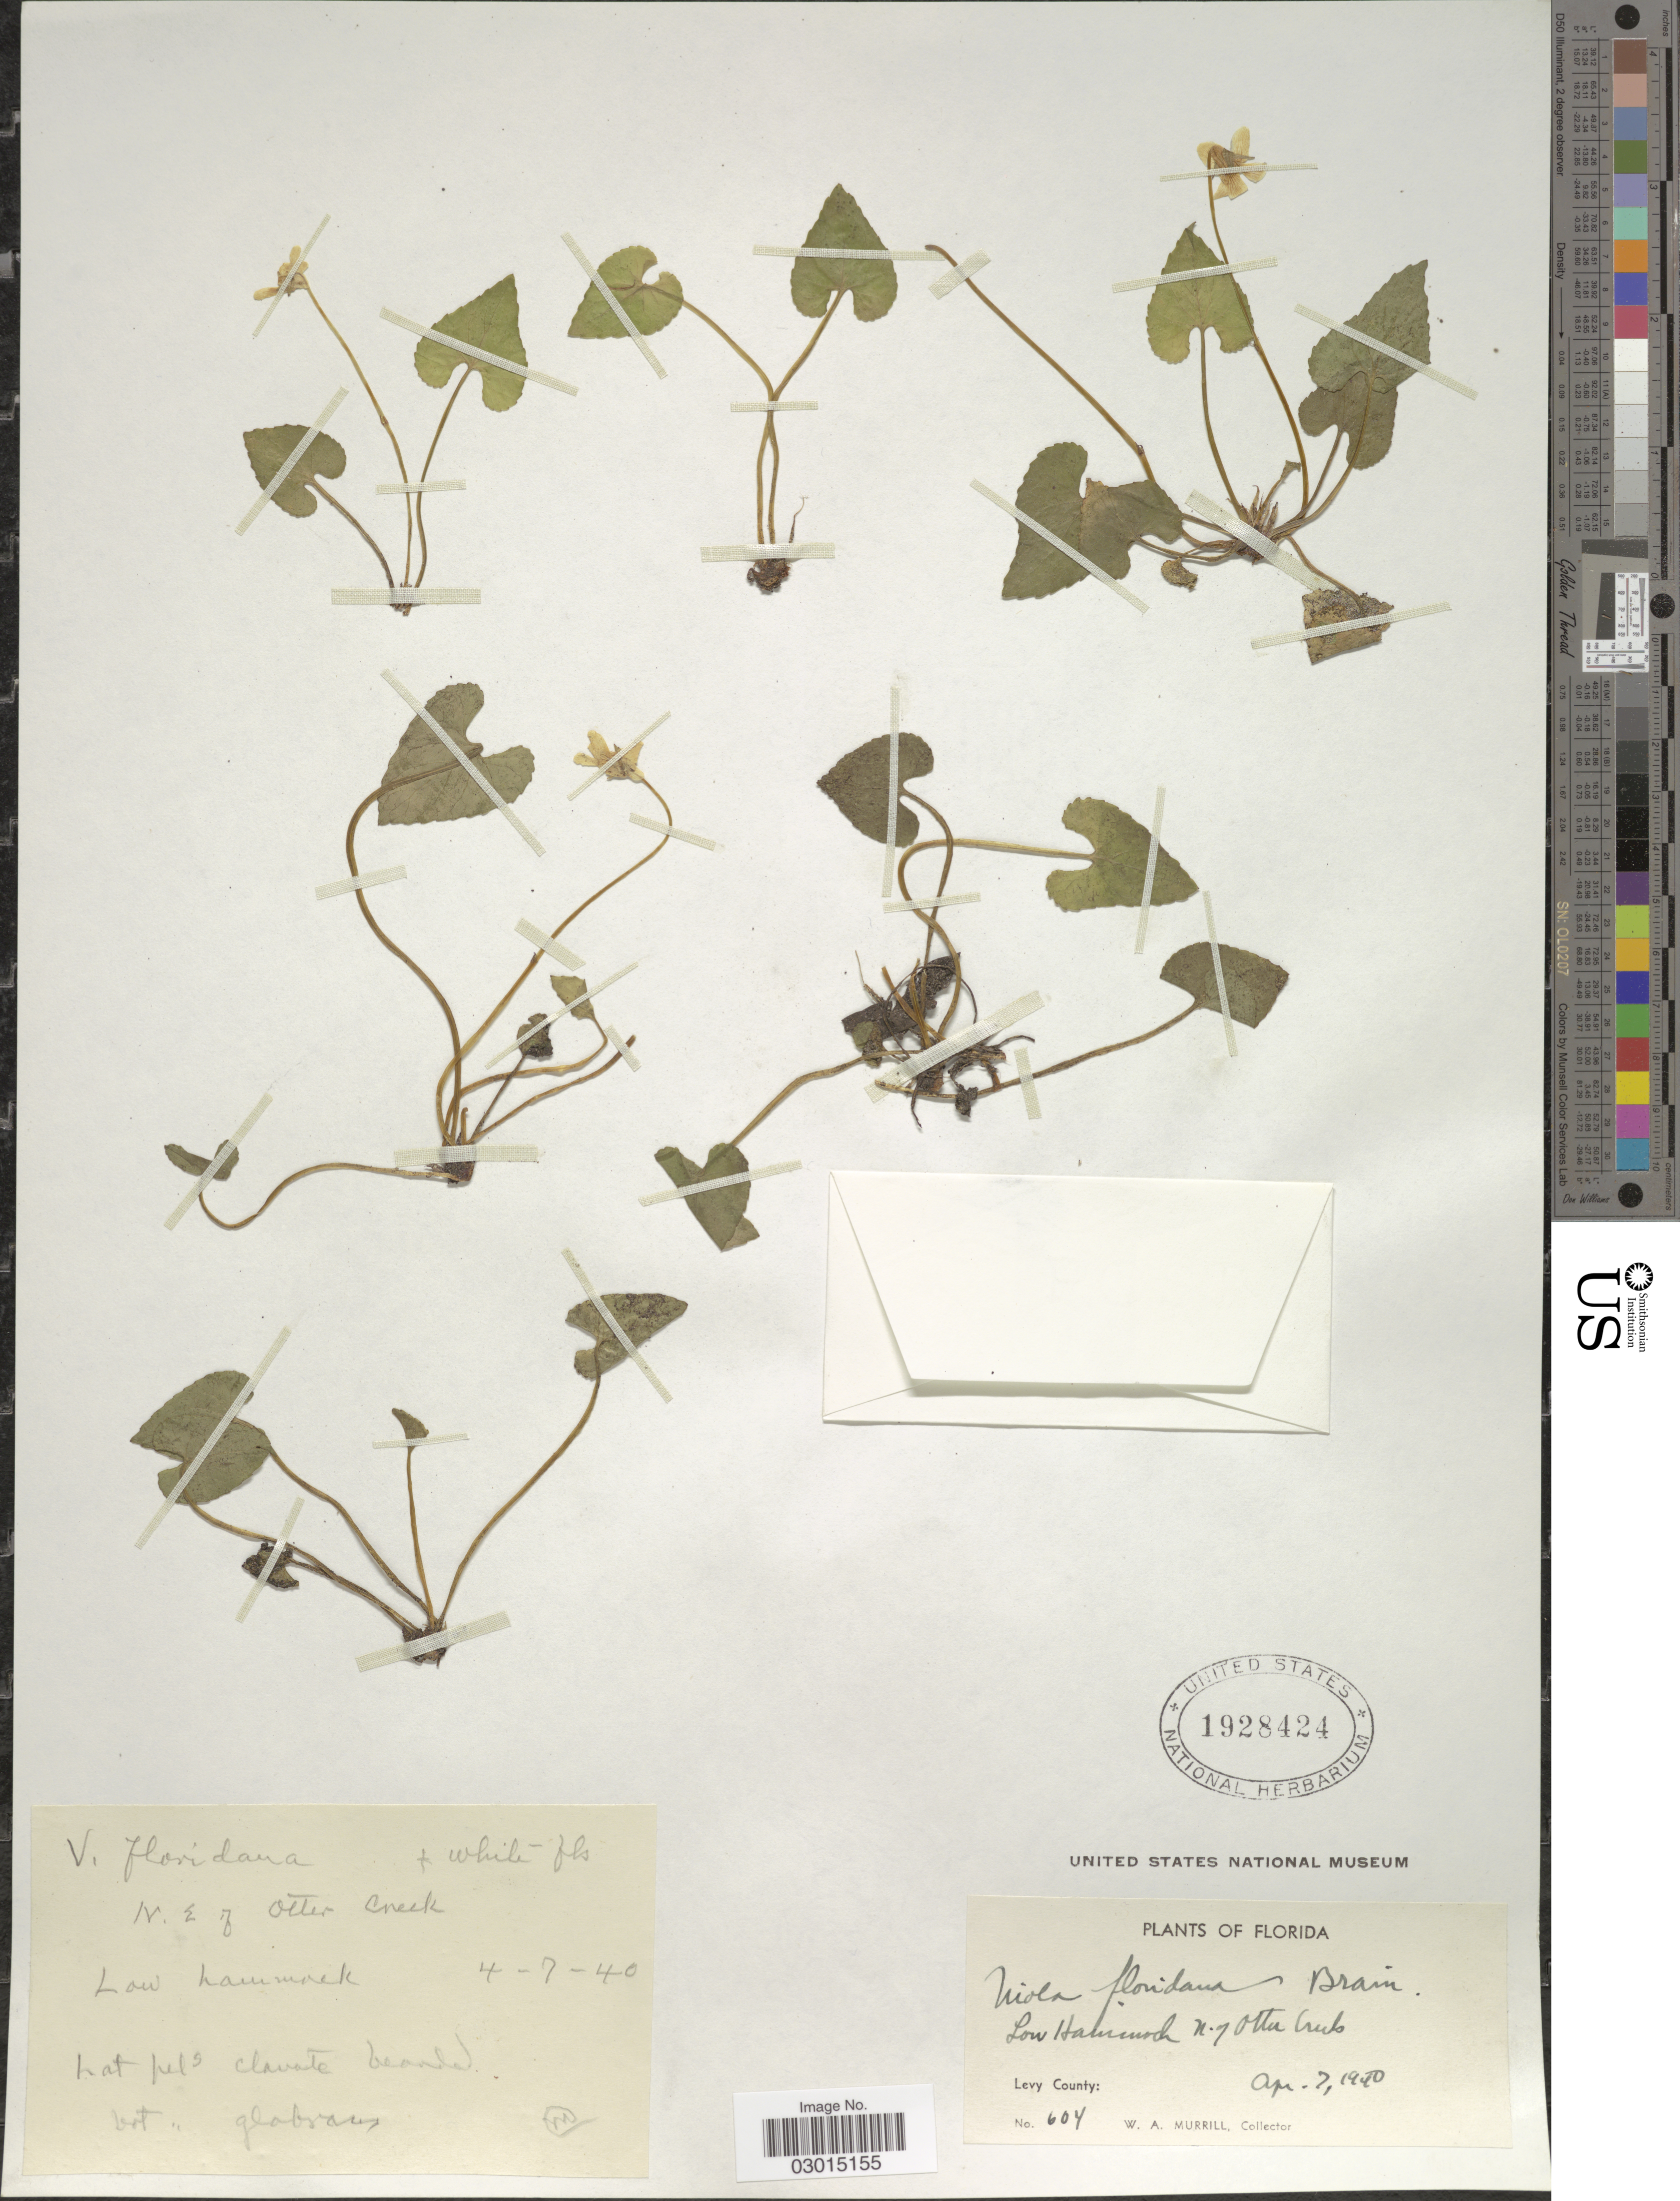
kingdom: Plantae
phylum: Tracheophyta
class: Magnoliopsida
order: Malpighiales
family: Violaceae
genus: Viola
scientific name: Viola floridana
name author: Brainerd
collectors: W. A. Murrill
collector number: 604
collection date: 1940-04-07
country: United States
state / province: Florida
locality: Low Hammock N. of Otter Creek. Levy County.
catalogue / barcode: US 1928424